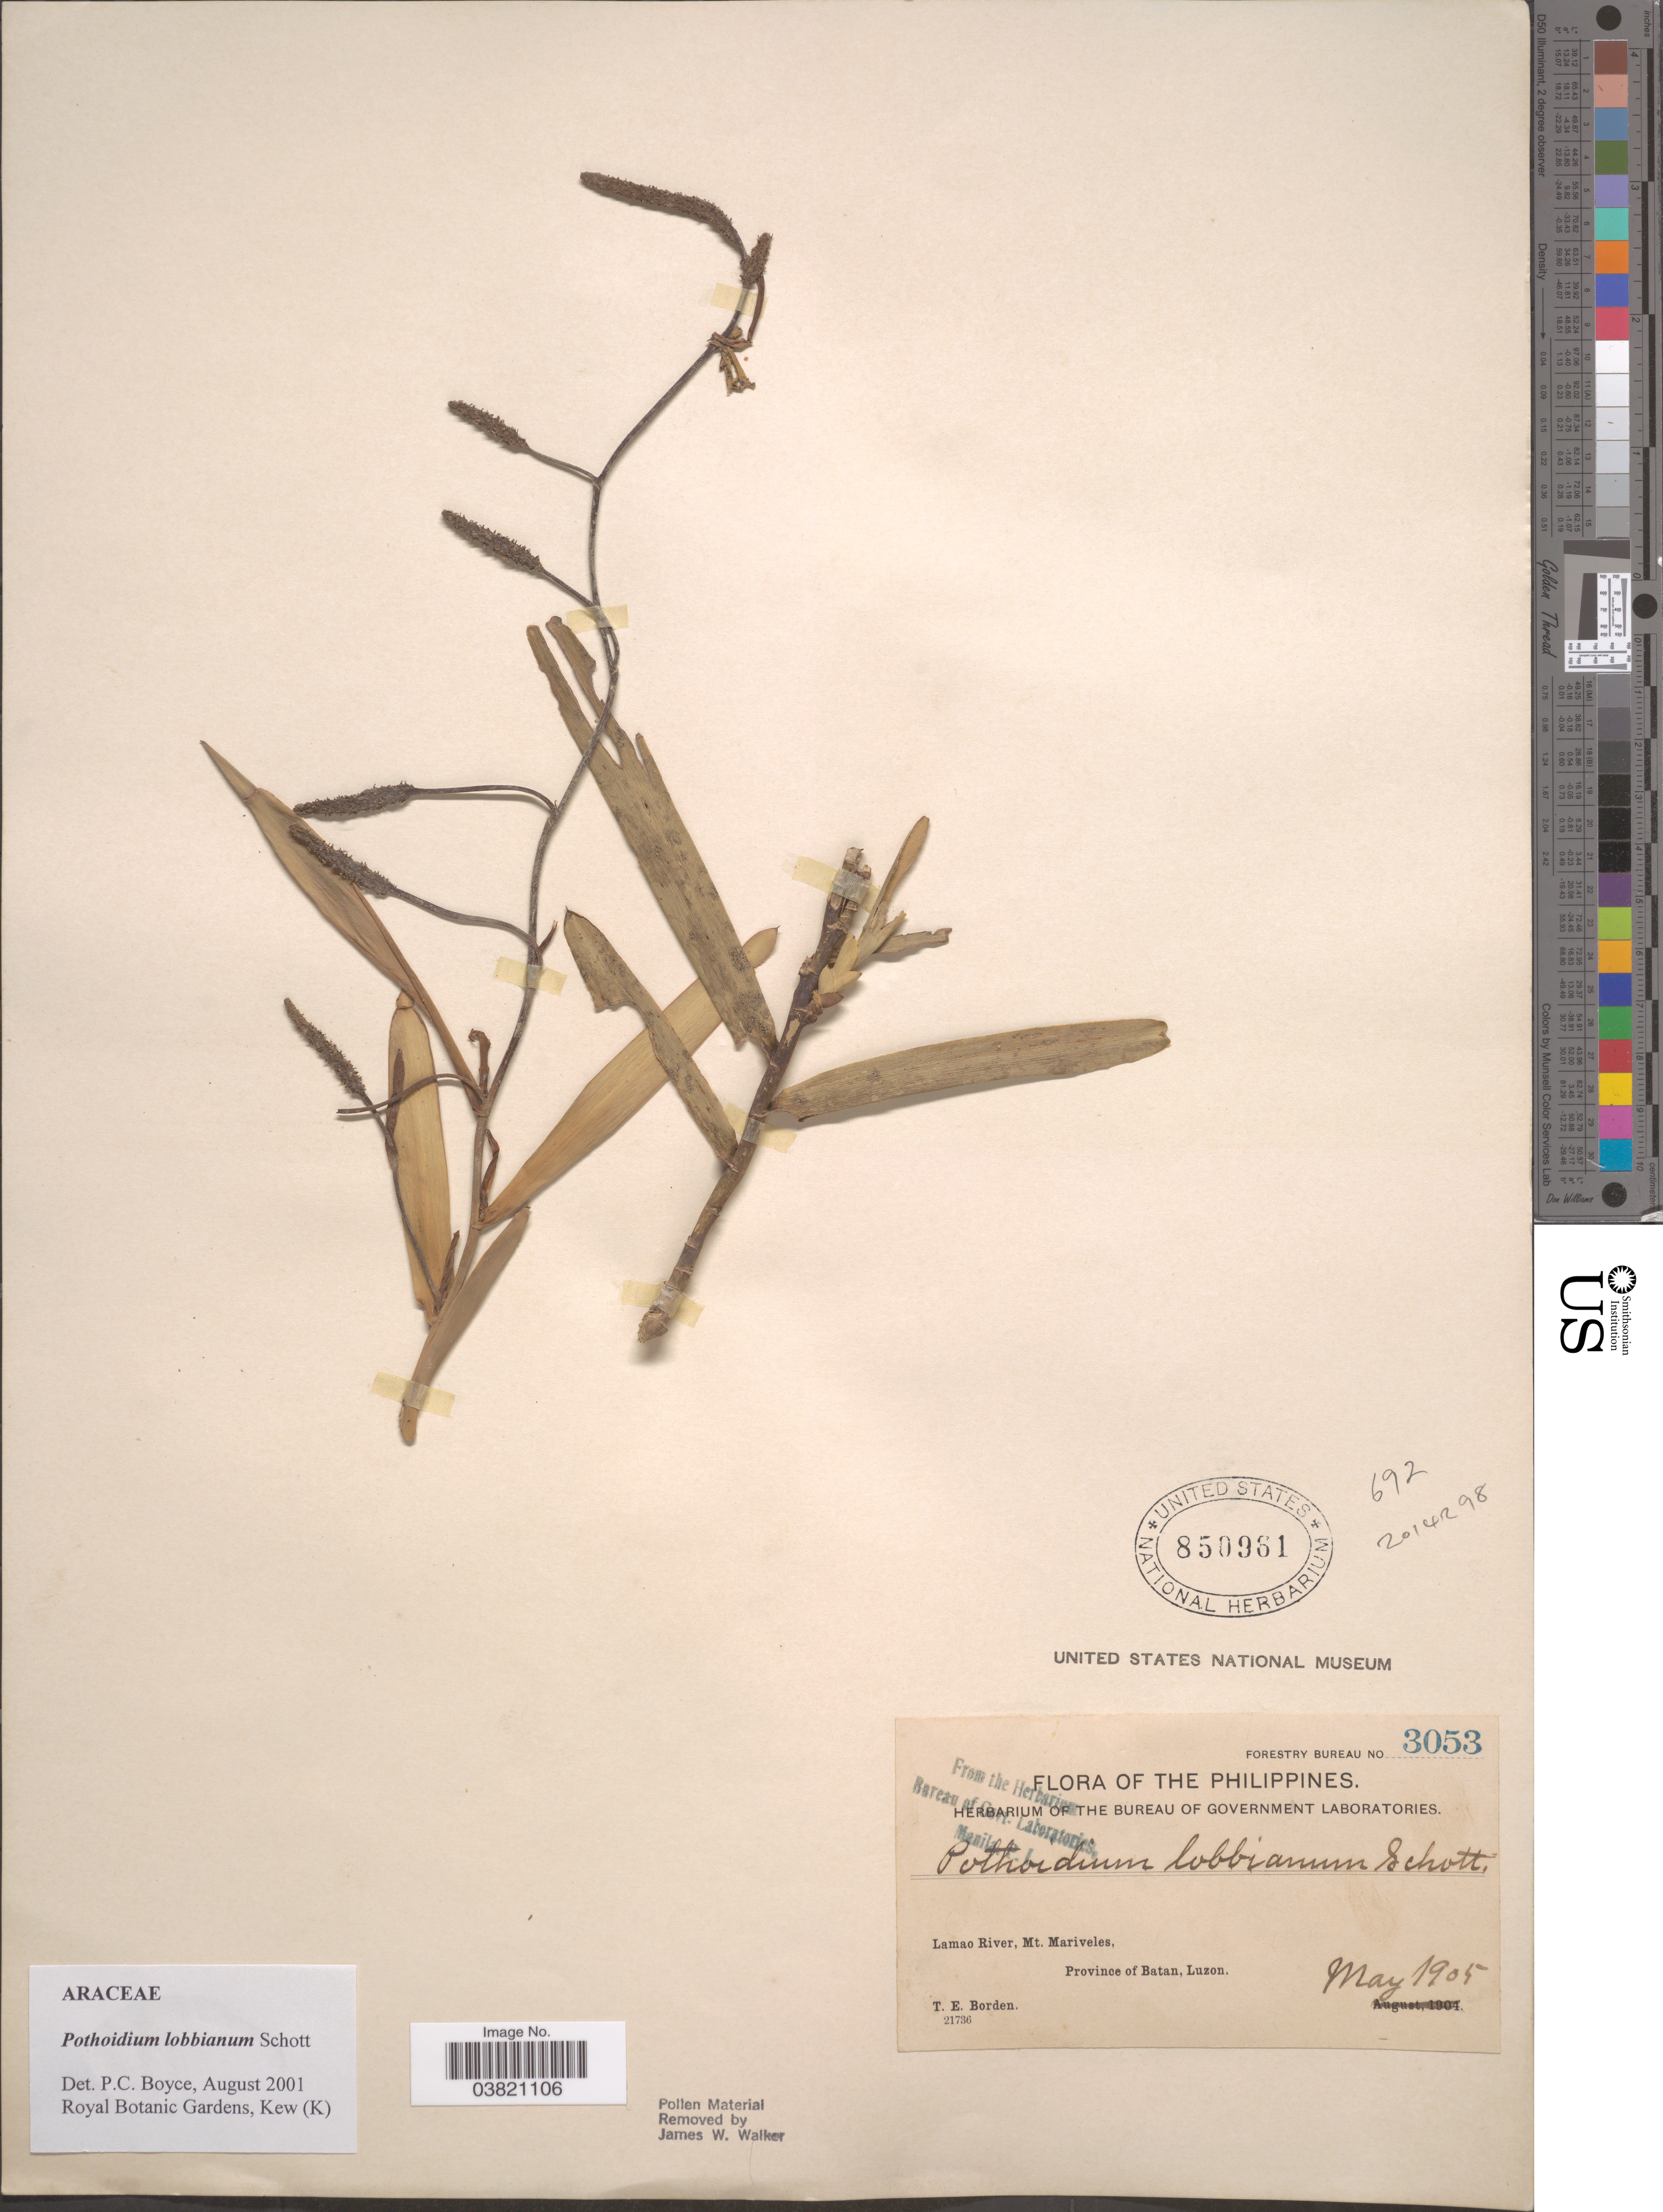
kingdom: Plantae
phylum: Tracheophyta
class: Liliopsida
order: Alismatales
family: Araceae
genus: Pothoidium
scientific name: Pothoidium lobbianum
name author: Schott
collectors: T. E. Borden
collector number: Forestry Bureau 3053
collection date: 1905-05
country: Philippines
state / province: Cagayan Valley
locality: Lamao River, Mt. Mariveles, Province of Batan, Luzon.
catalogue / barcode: US 850961